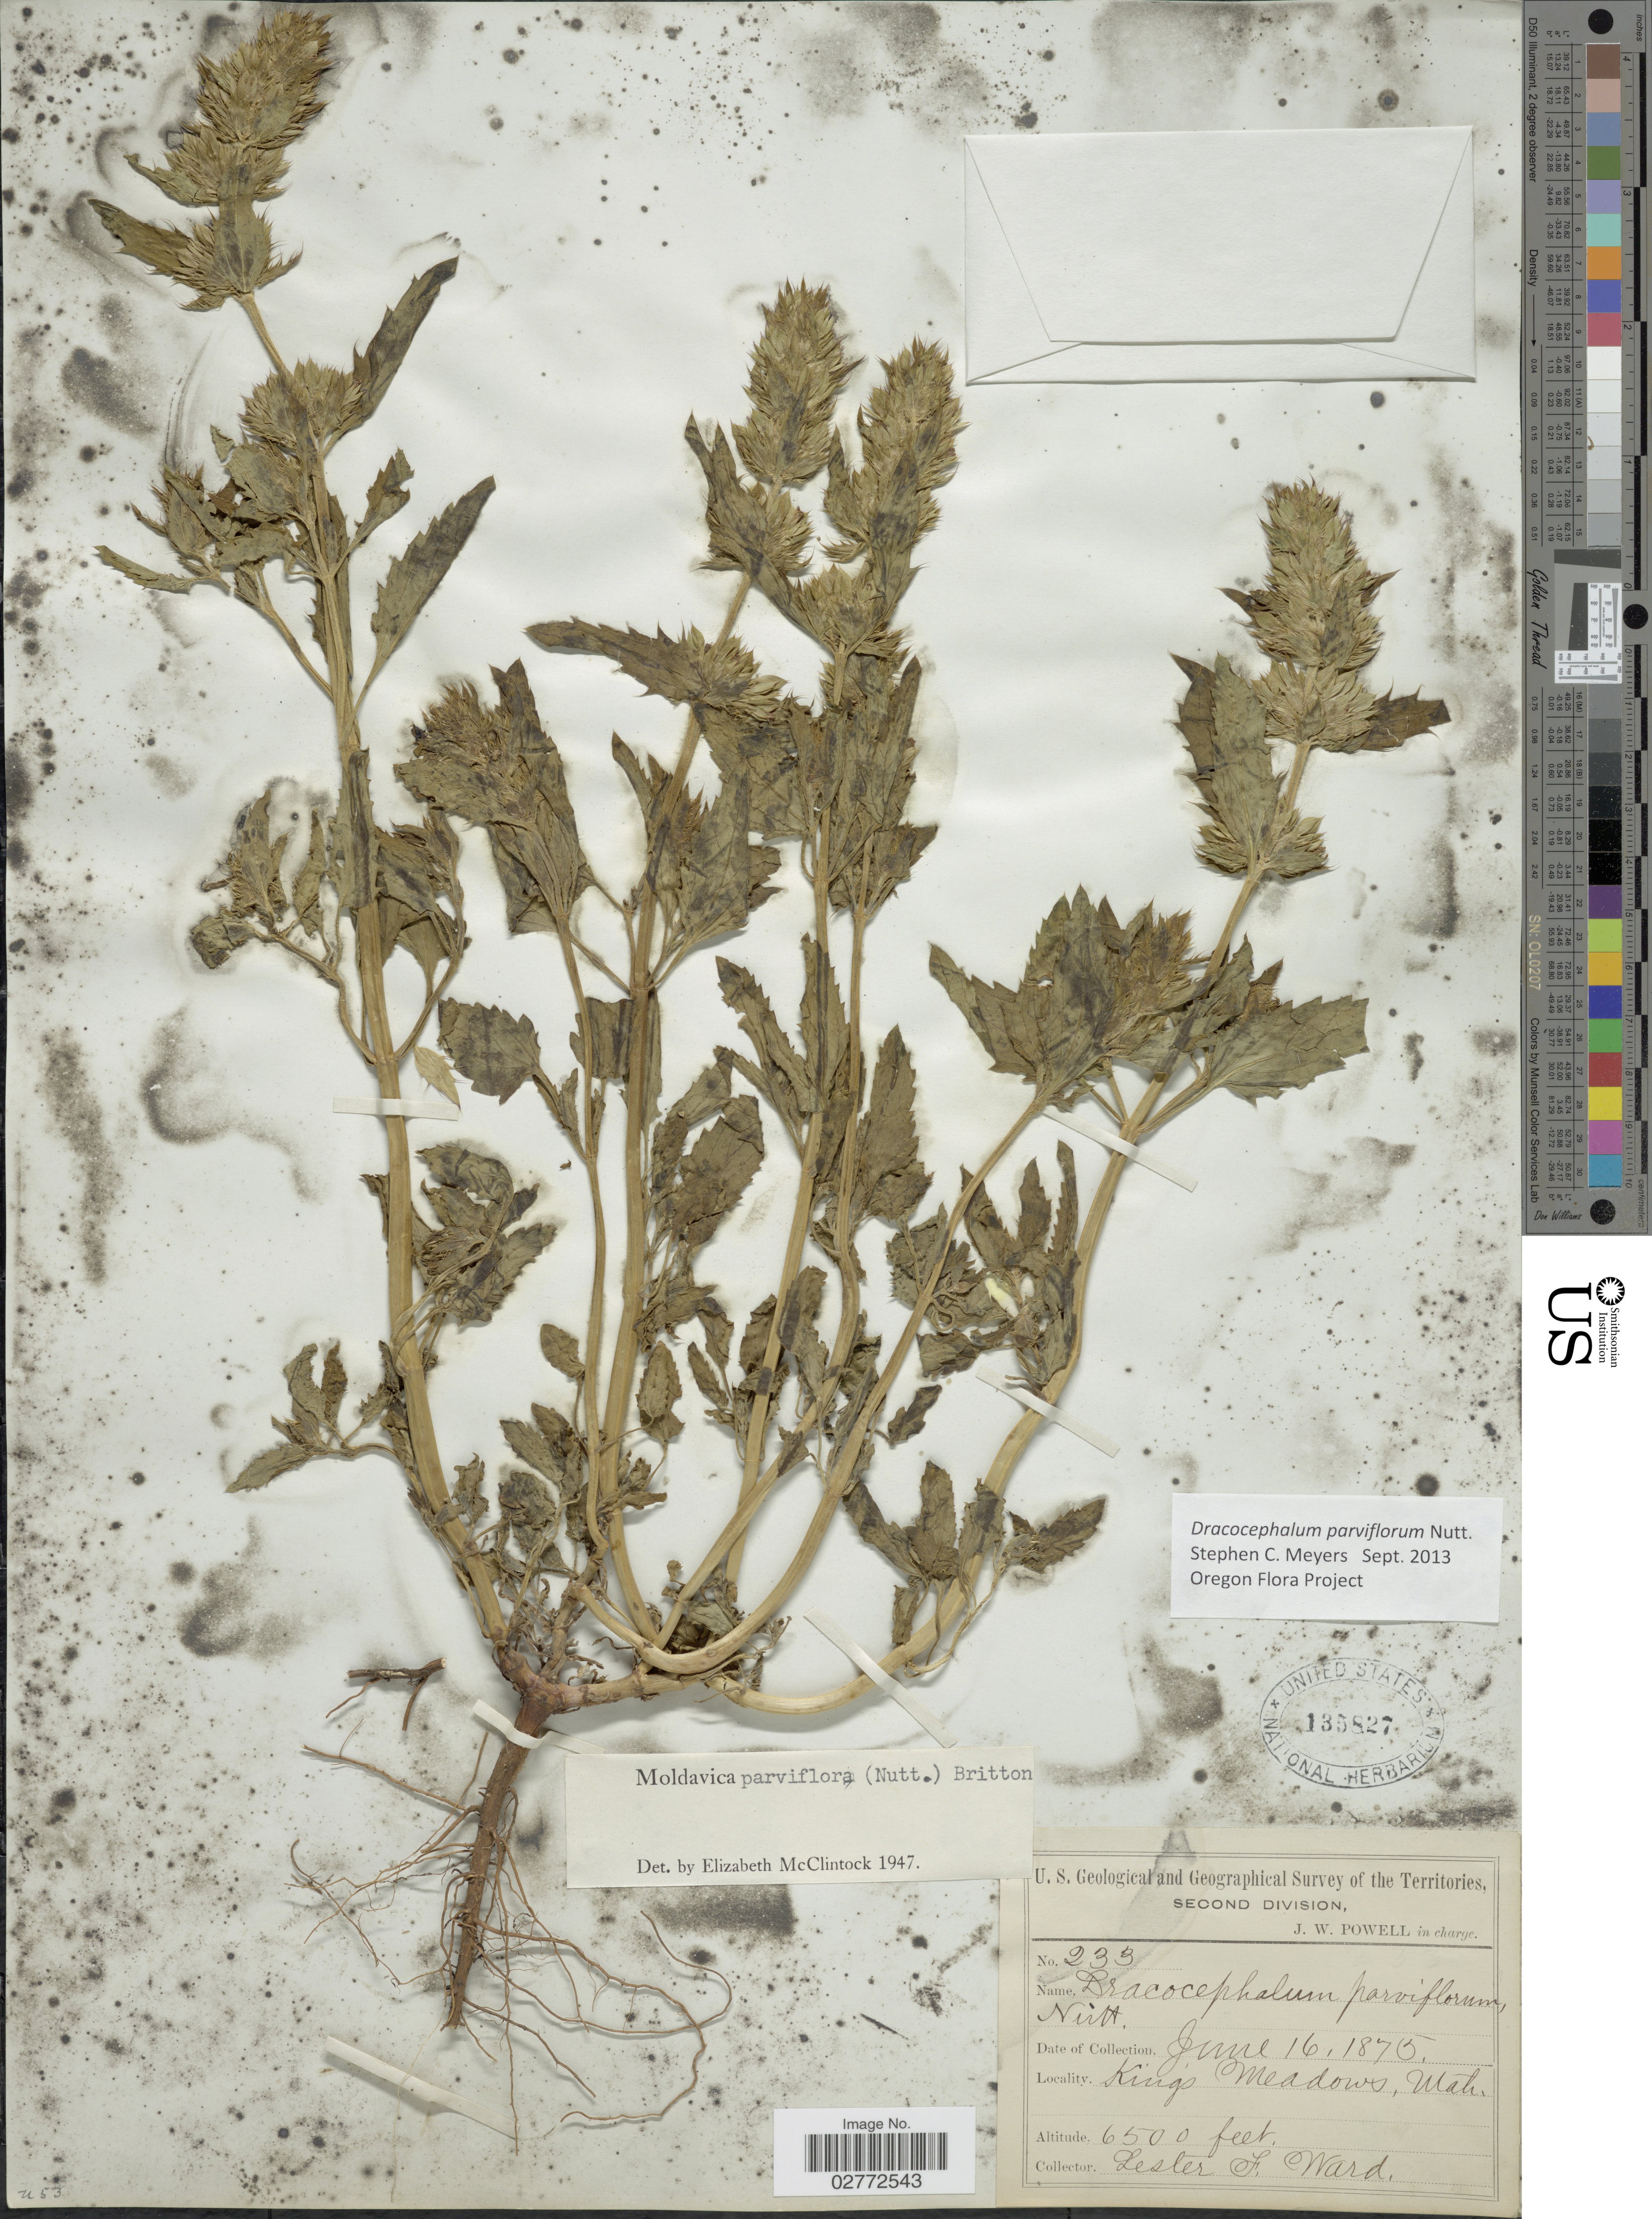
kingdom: Plantae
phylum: Tracheophyta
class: Magnoliopsida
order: Lamiales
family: Lamiaceae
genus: Dracocephalum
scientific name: Dracocephalum parviflorum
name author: Nutt.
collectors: L. F. Ward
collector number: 233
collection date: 1875-06-16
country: United States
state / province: Utah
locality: King's Meadows.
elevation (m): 1981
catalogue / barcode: US 135827